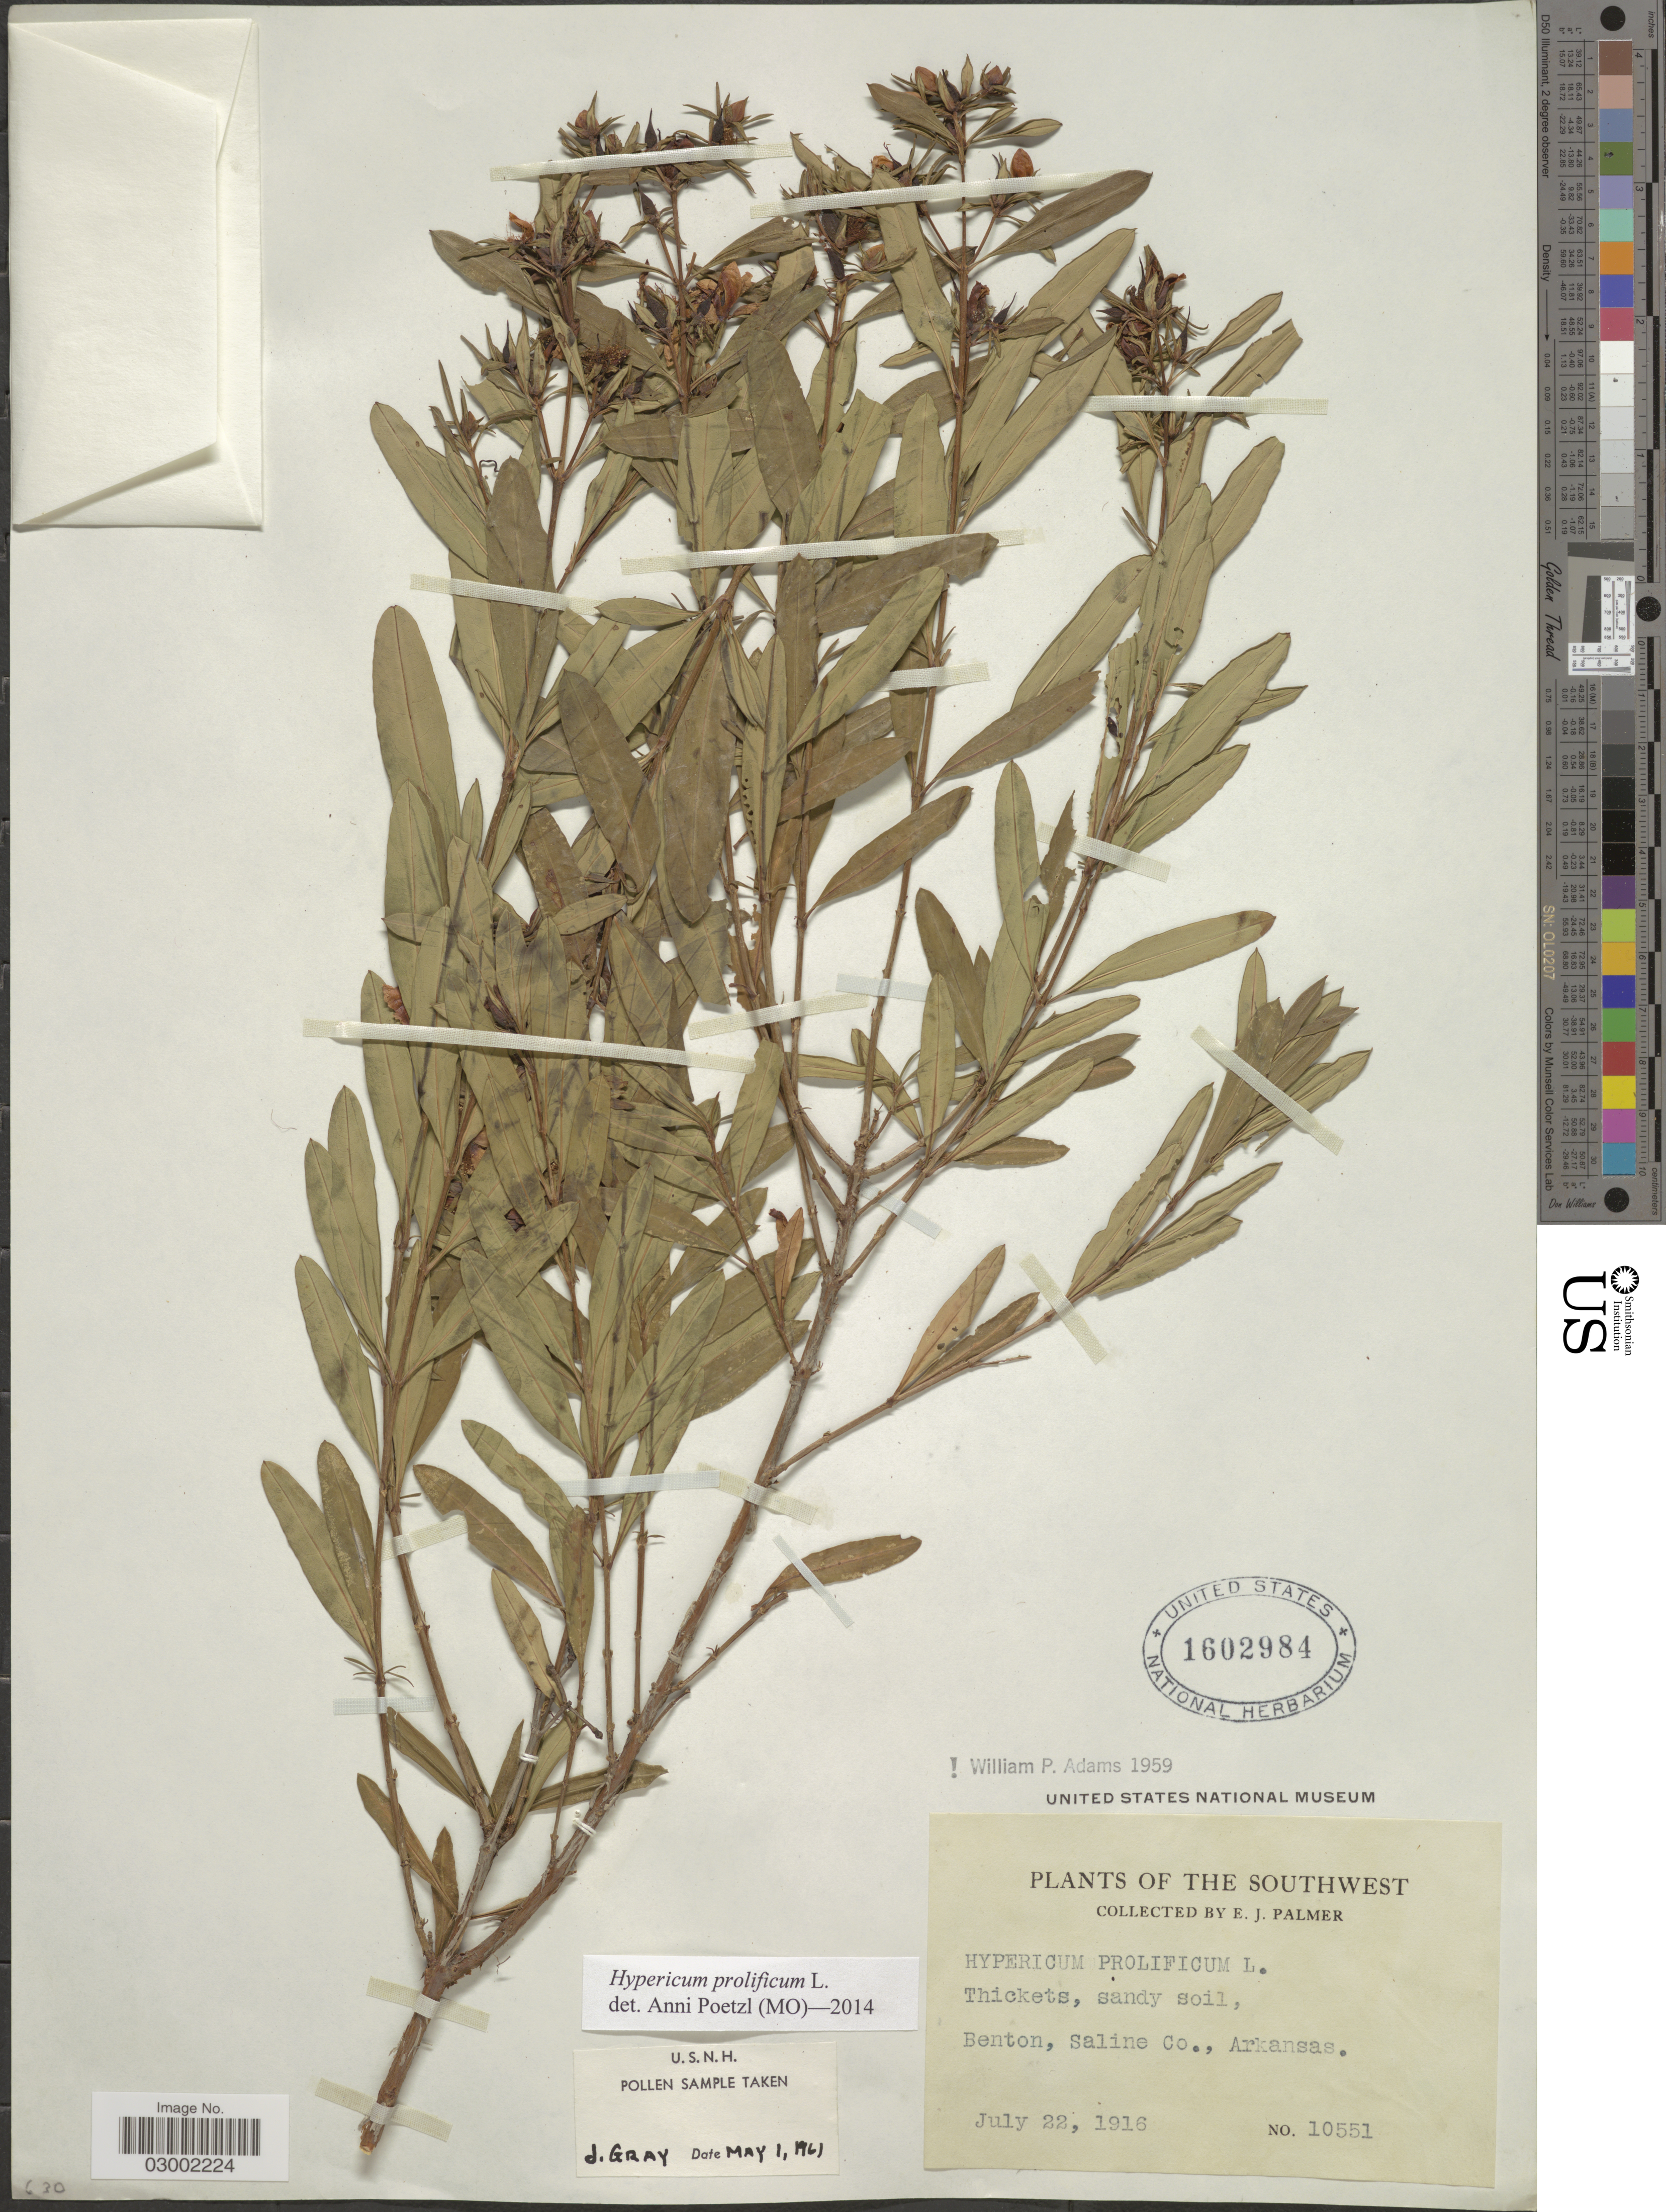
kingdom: Plantae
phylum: Tracheophyta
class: Magnoliopsida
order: Malpighiales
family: Hypericaceae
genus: Hypericum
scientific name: Hypericum prolificum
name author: L.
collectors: E. J. Palmer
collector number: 10551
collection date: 1916-07-22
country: United States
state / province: Arkansas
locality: Benton, Saline Co.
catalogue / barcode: US 1602984